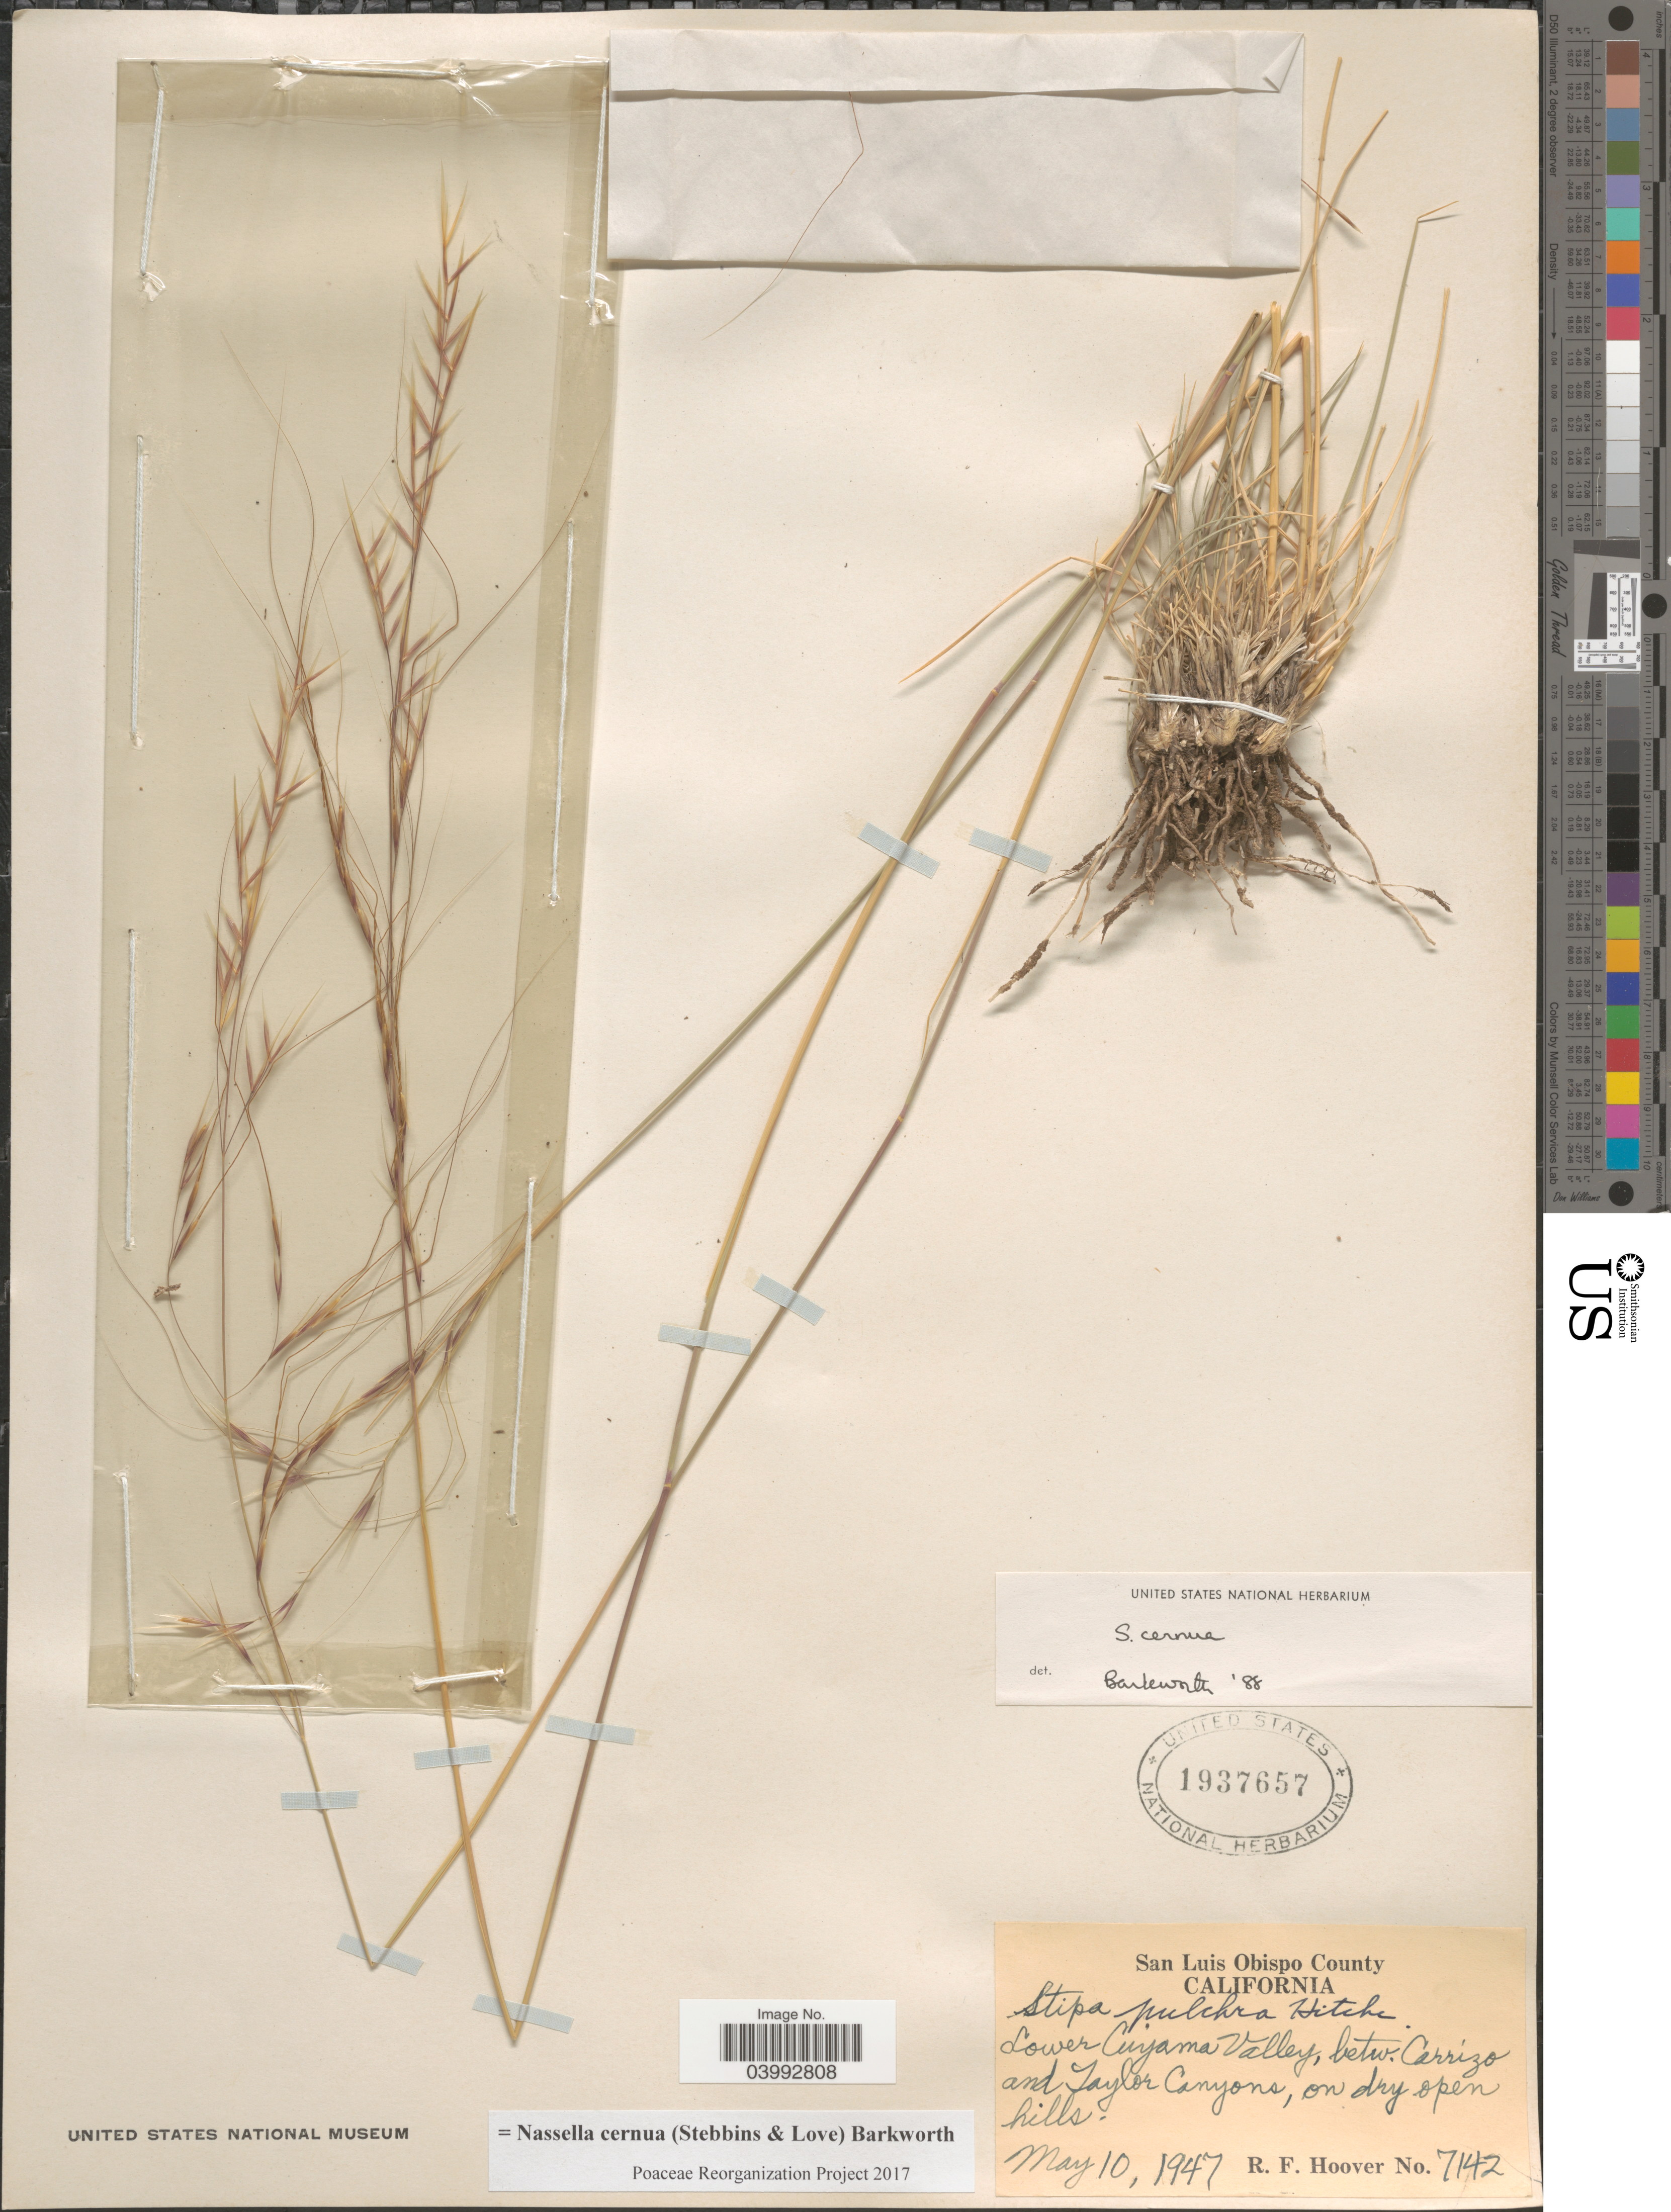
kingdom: Plantae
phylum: Tracheophyta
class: Liliopsida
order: Poales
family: Poaceae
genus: Nassella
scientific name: Nassella cernua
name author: (Stebbins & Love) Barkworth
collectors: R. F. Hoover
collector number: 7142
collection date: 1947-05-10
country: United States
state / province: California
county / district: San Luis Obispo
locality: San Luis Obispo County. Lower Cuyama Valley, betw. Carrizo and Taylor Cayons, on dry open hills.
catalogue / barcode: US 1937657